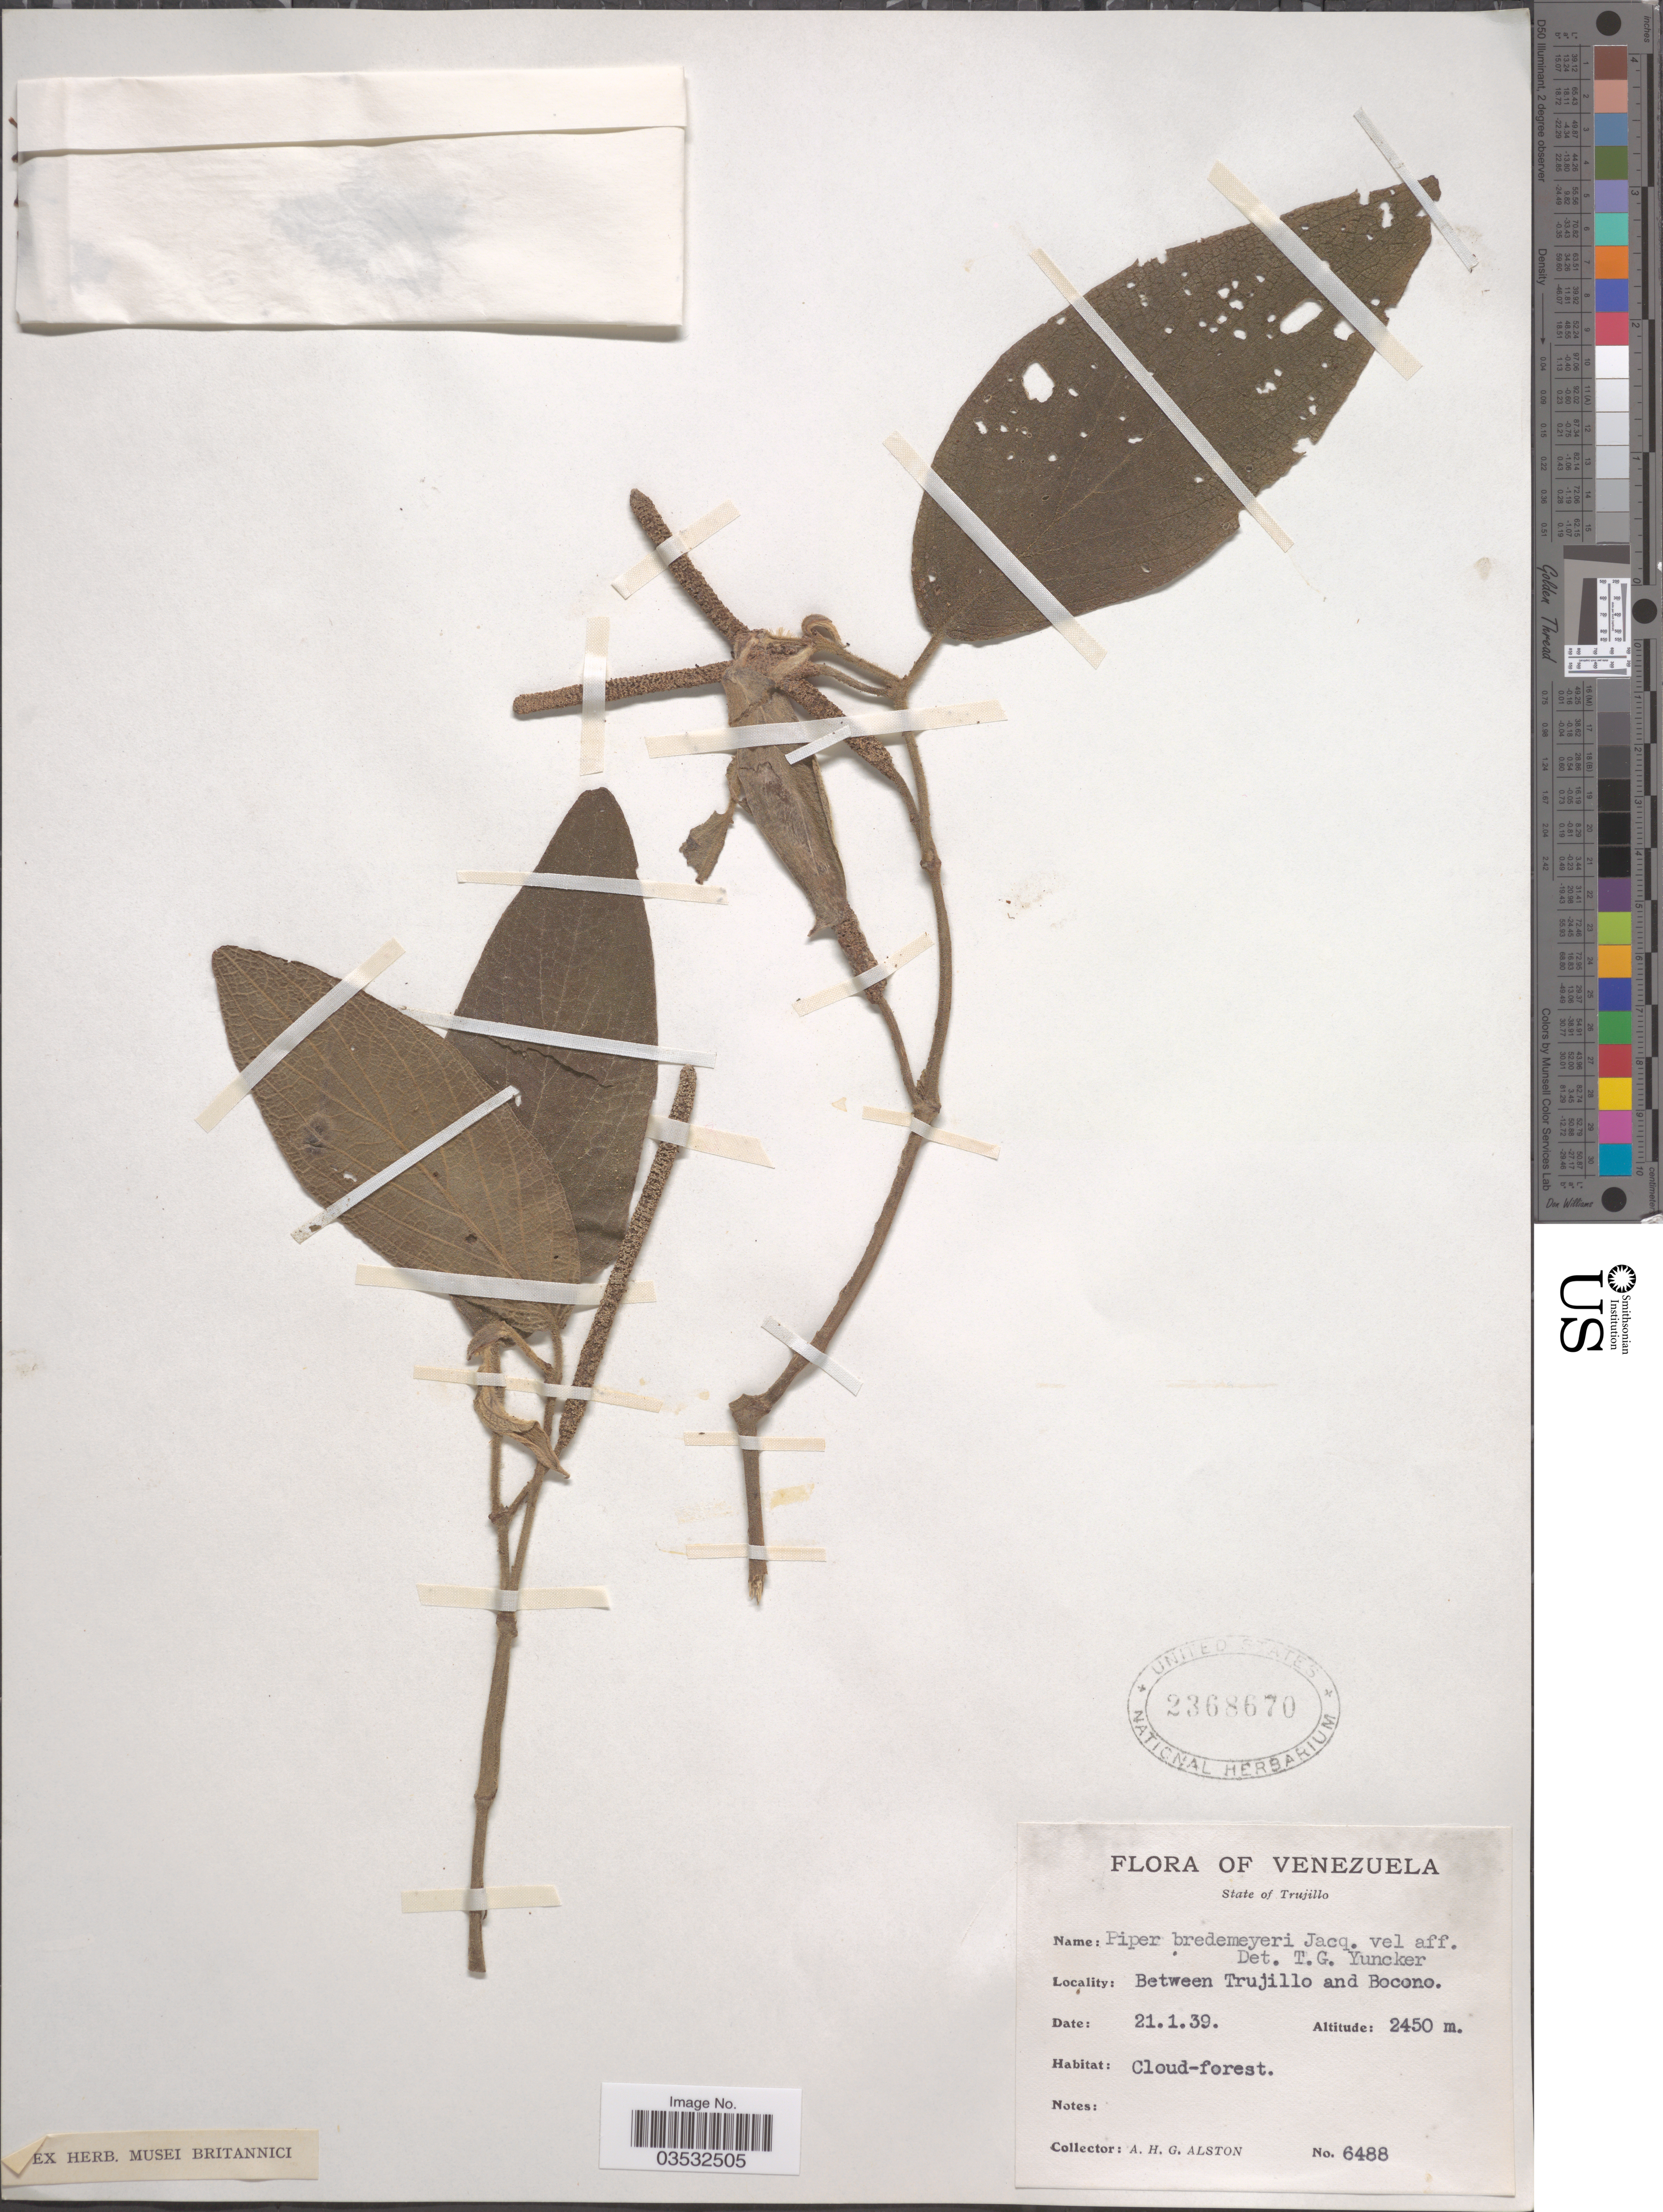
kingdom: Plantae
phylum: Tracheophyta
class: Magnoliopsida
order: Piperales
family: Piperaceae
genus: Piper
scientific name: Piper bredemeyeri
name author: J. Jacq.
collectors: A. H. Alston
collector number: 6488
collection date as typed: Transcribed d/m/y: 21/1/39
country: Venezuela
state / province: Trujillo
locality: Between Trujillo and Bocono.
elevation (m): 2450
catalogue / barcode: US 2368670